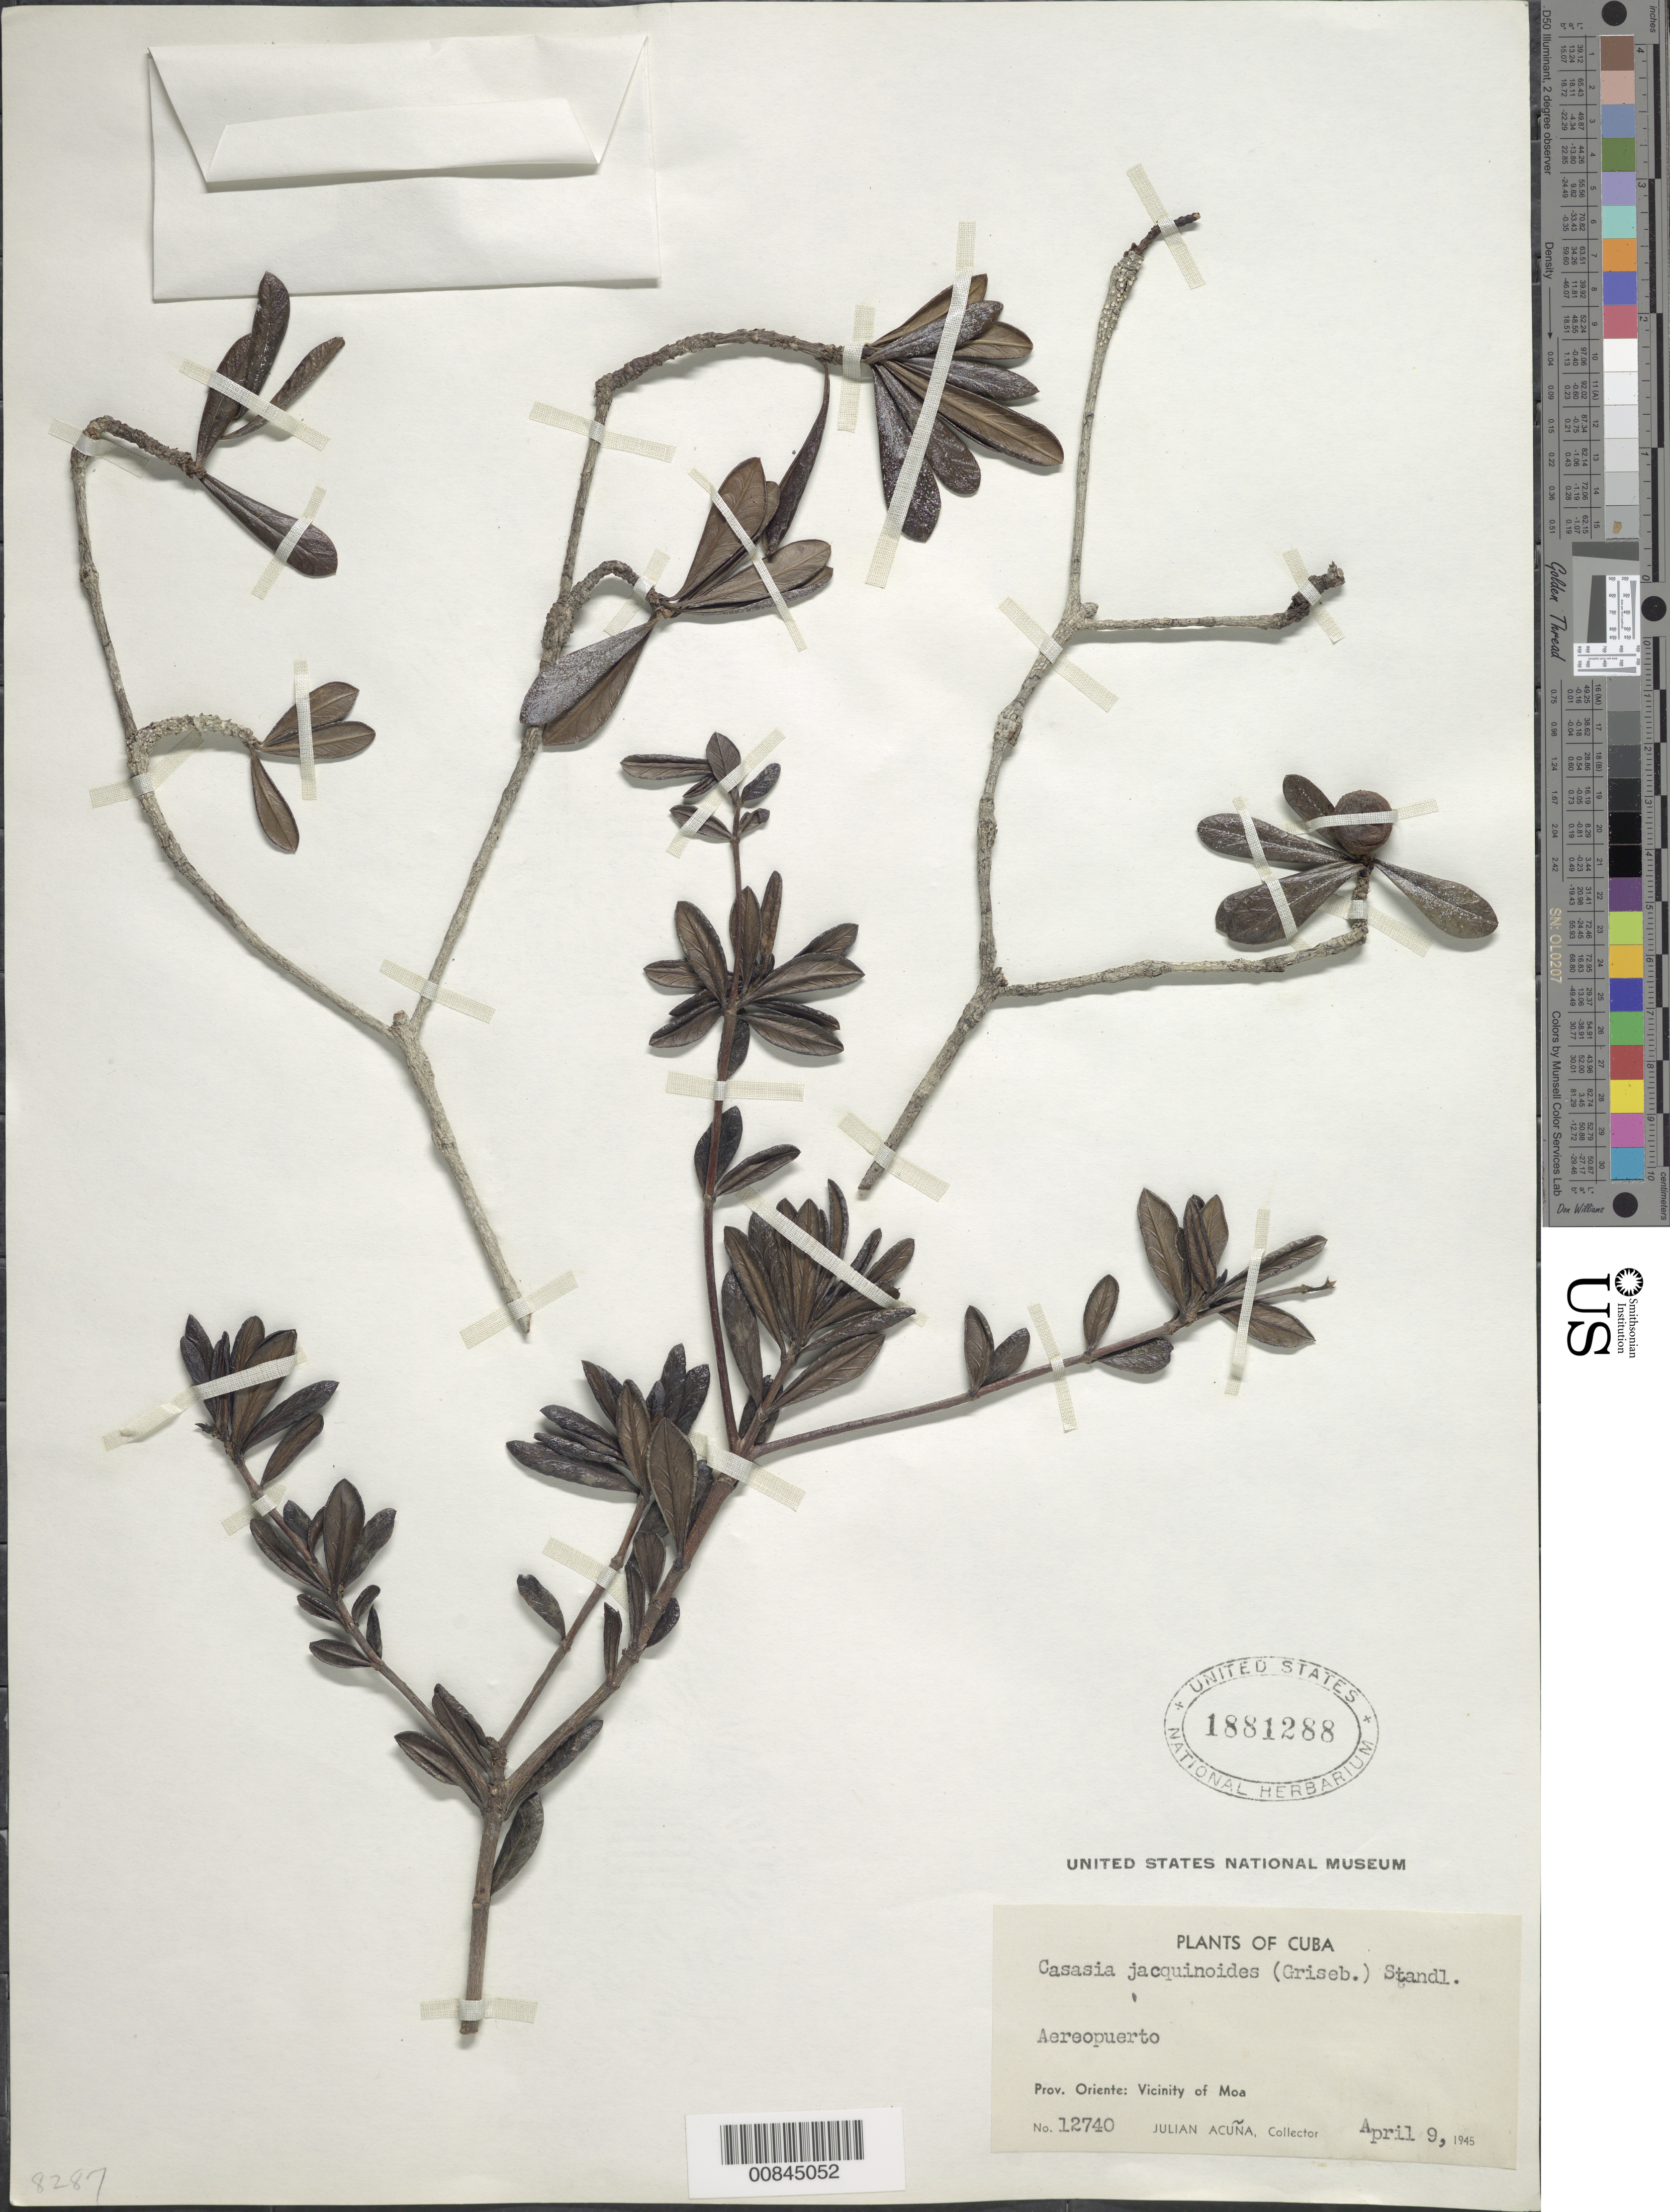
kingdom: Plantae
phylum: Tracheophyta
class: Magnoliopsida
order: Gentianales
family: Rubiaceae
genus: Casasia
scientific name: Casasia jacquinioides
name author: (Griseb.) Standl.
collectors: J. Acuña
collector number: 12740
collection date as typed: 09 Apr 1945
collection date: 1945-04-09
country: Cuba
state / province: Oriente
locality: Aerepuerto. Vicinity of Moa.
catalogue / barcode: US 1881288